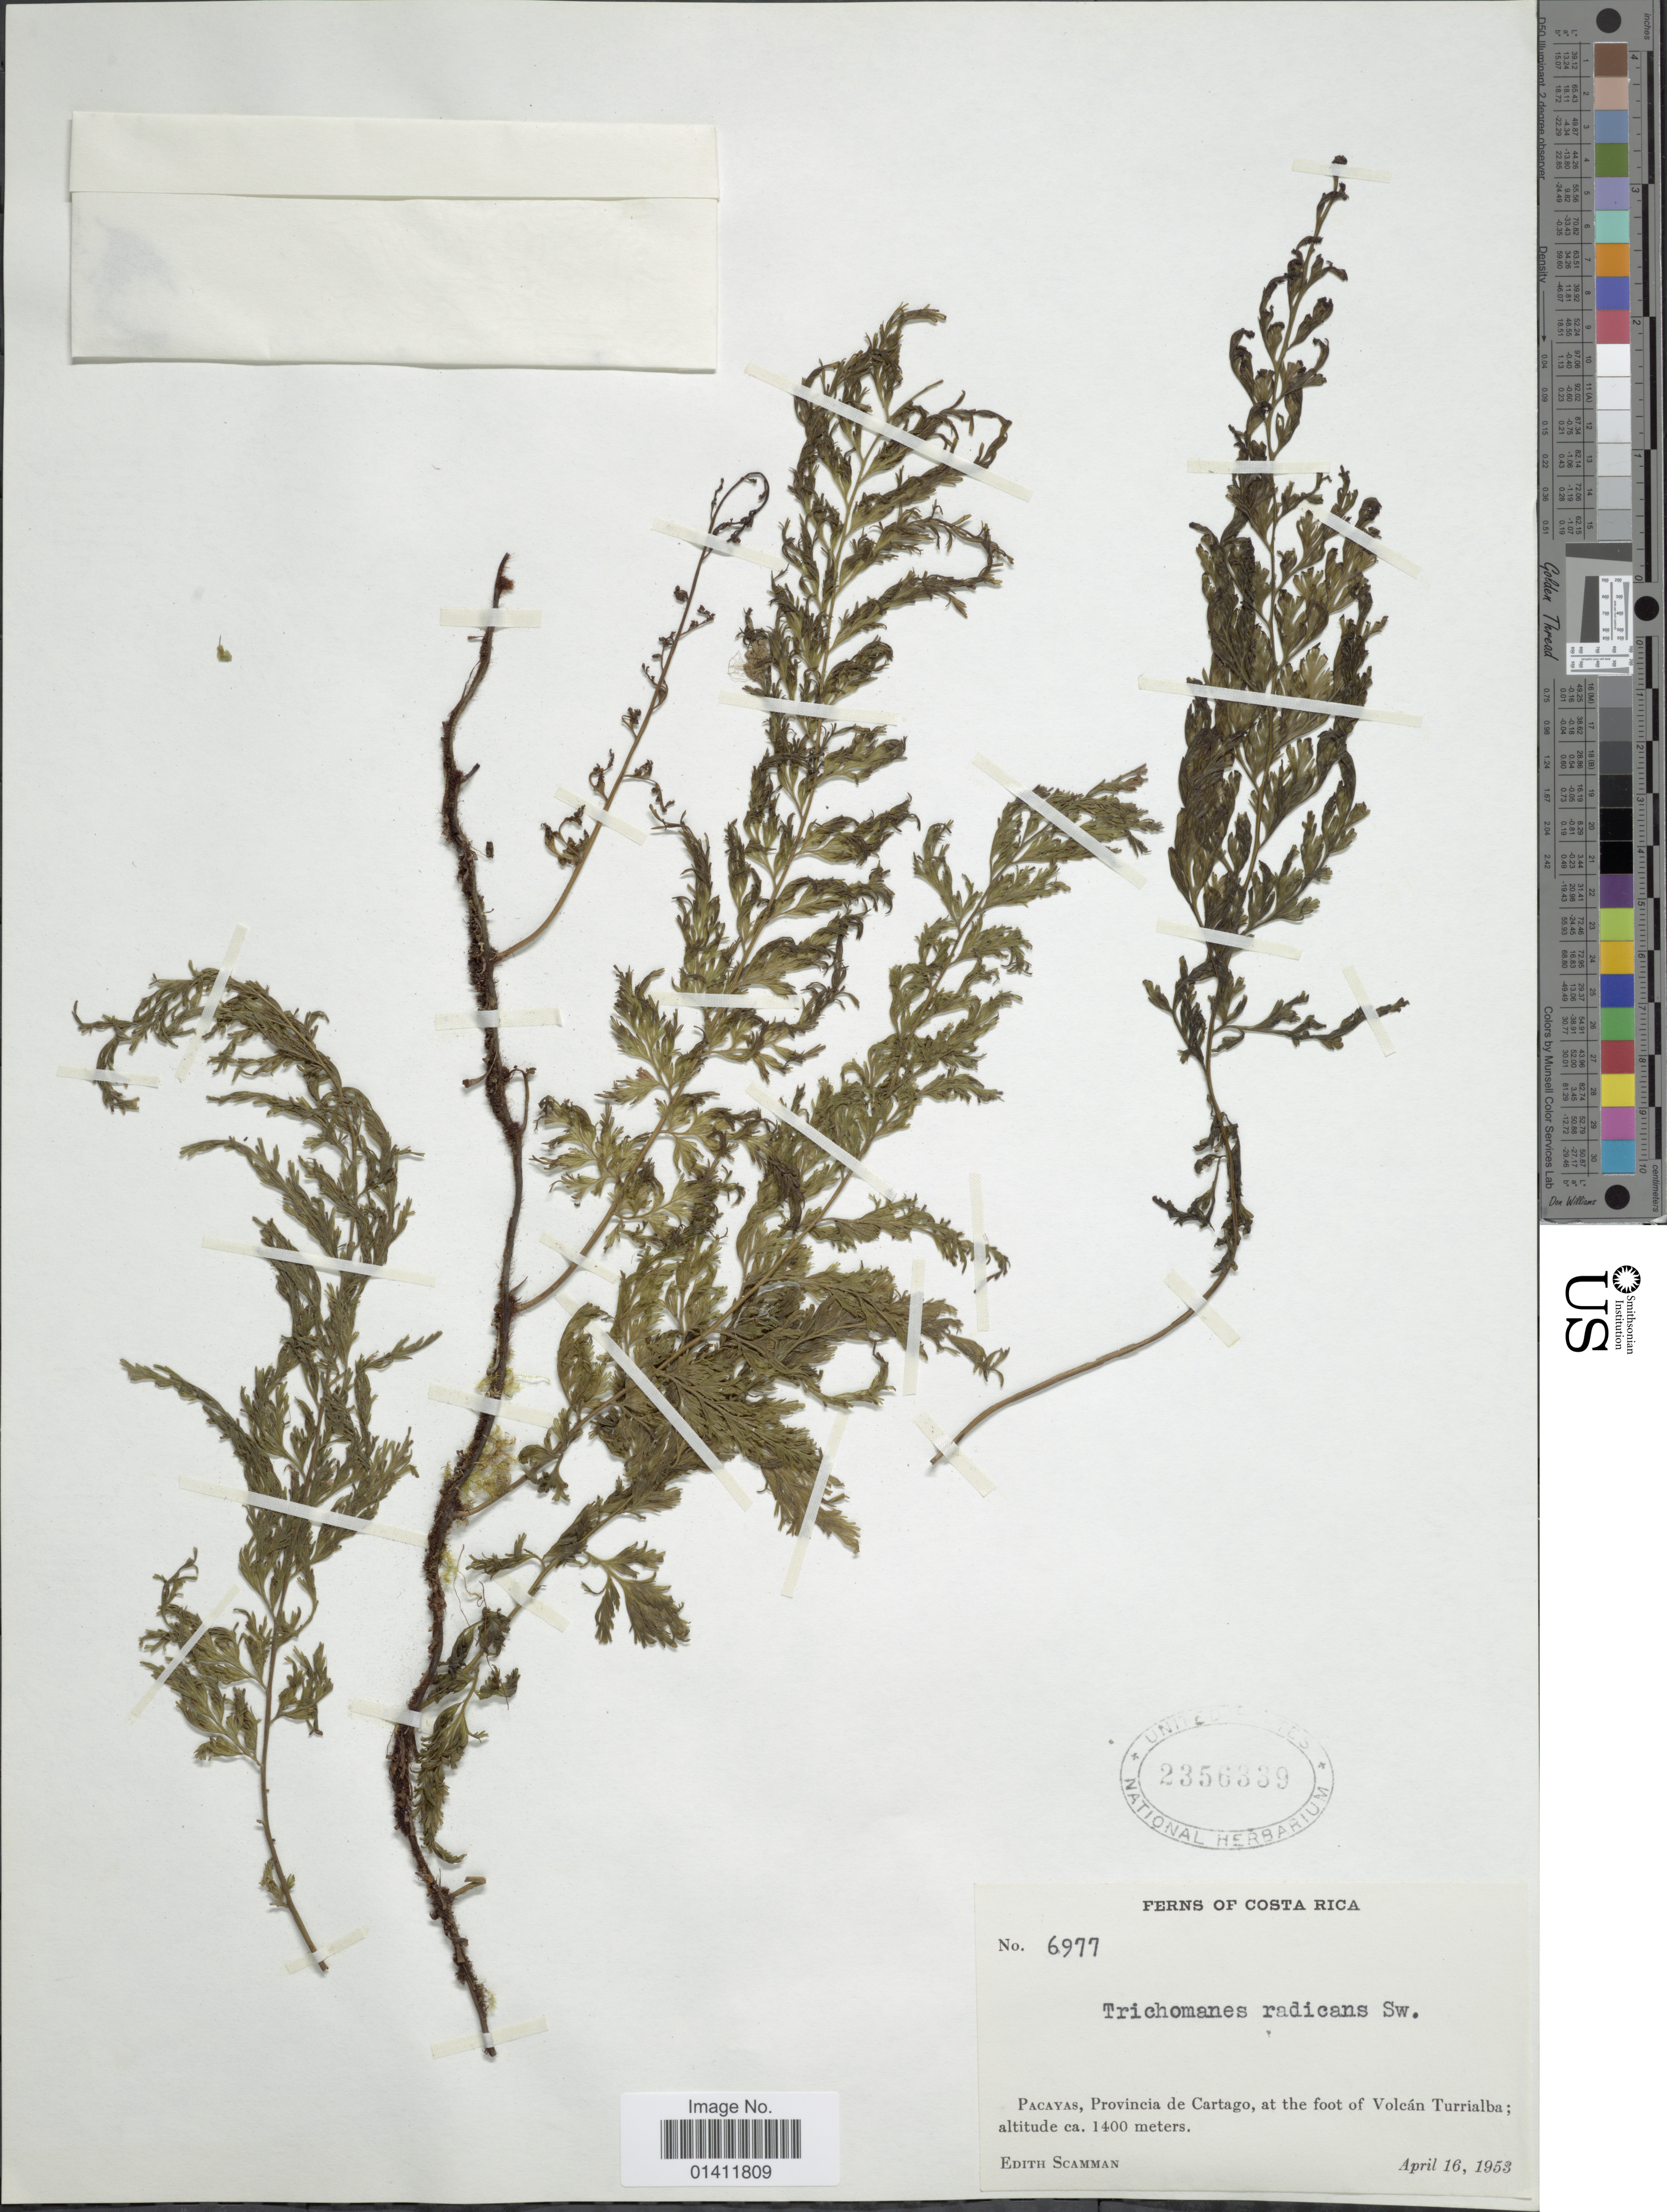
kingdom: Plantae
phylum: Tracheophyta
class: Polypodiopsida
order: Hymenophyllales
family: Hymenophyllaceae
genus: Vandenboschia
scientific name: Vandenboschia radicans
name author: (Sw.) Copel.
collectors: E. Scamman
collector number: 6977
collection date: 1953-04-16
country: Costa Rica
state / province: Cartago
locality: Pacayas, Provincia de Cartago, at the foot of Volcan Turrialba.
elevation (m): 1400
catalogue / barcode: US 2356339